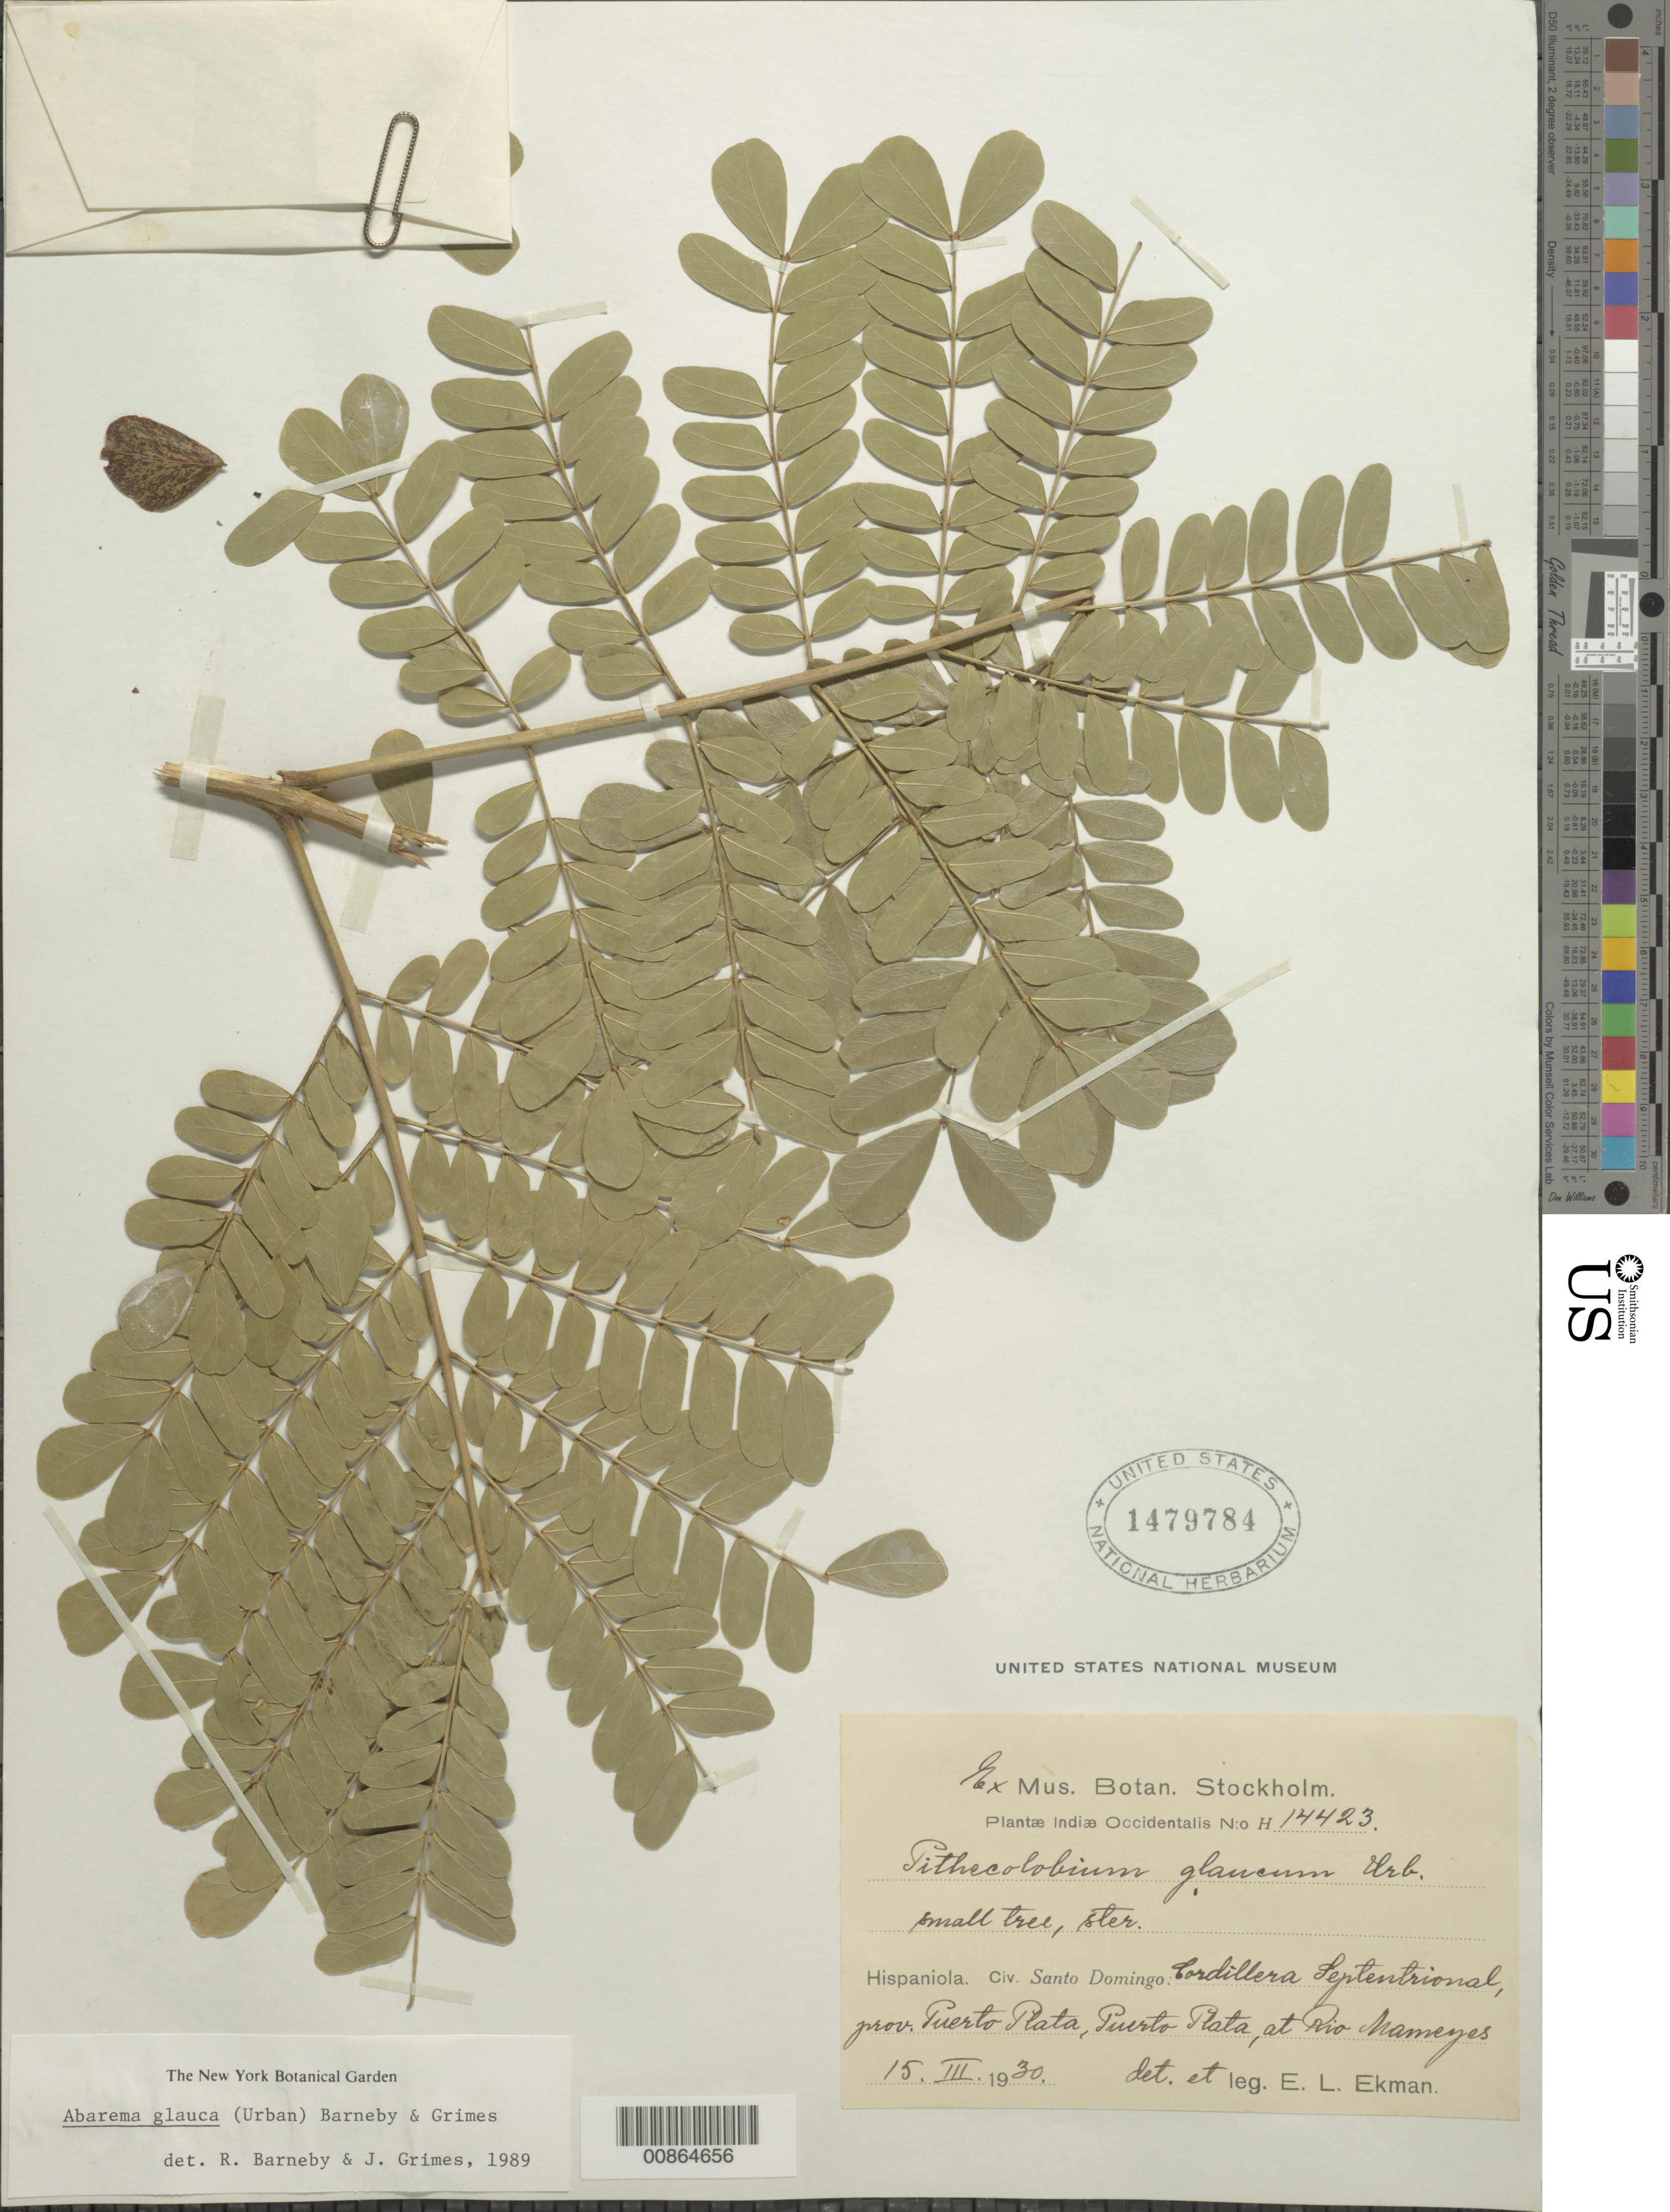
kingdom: Plantae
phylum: Tracheophyta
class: Magnoliopsida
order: Fabales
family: Fabaceae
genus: Pithecellobium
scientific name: Pithecellobium glaucum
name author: Urb.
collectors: E. L. Ekman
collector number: H 14423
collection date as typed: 15 Mar 1930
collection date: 1930-03-15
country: Dominican Republic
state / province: Puerto Plata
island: Hispaniola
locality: Cordillera Septentrional, Puerto Plata, at Río Mameyes.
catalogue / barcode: US 1479784